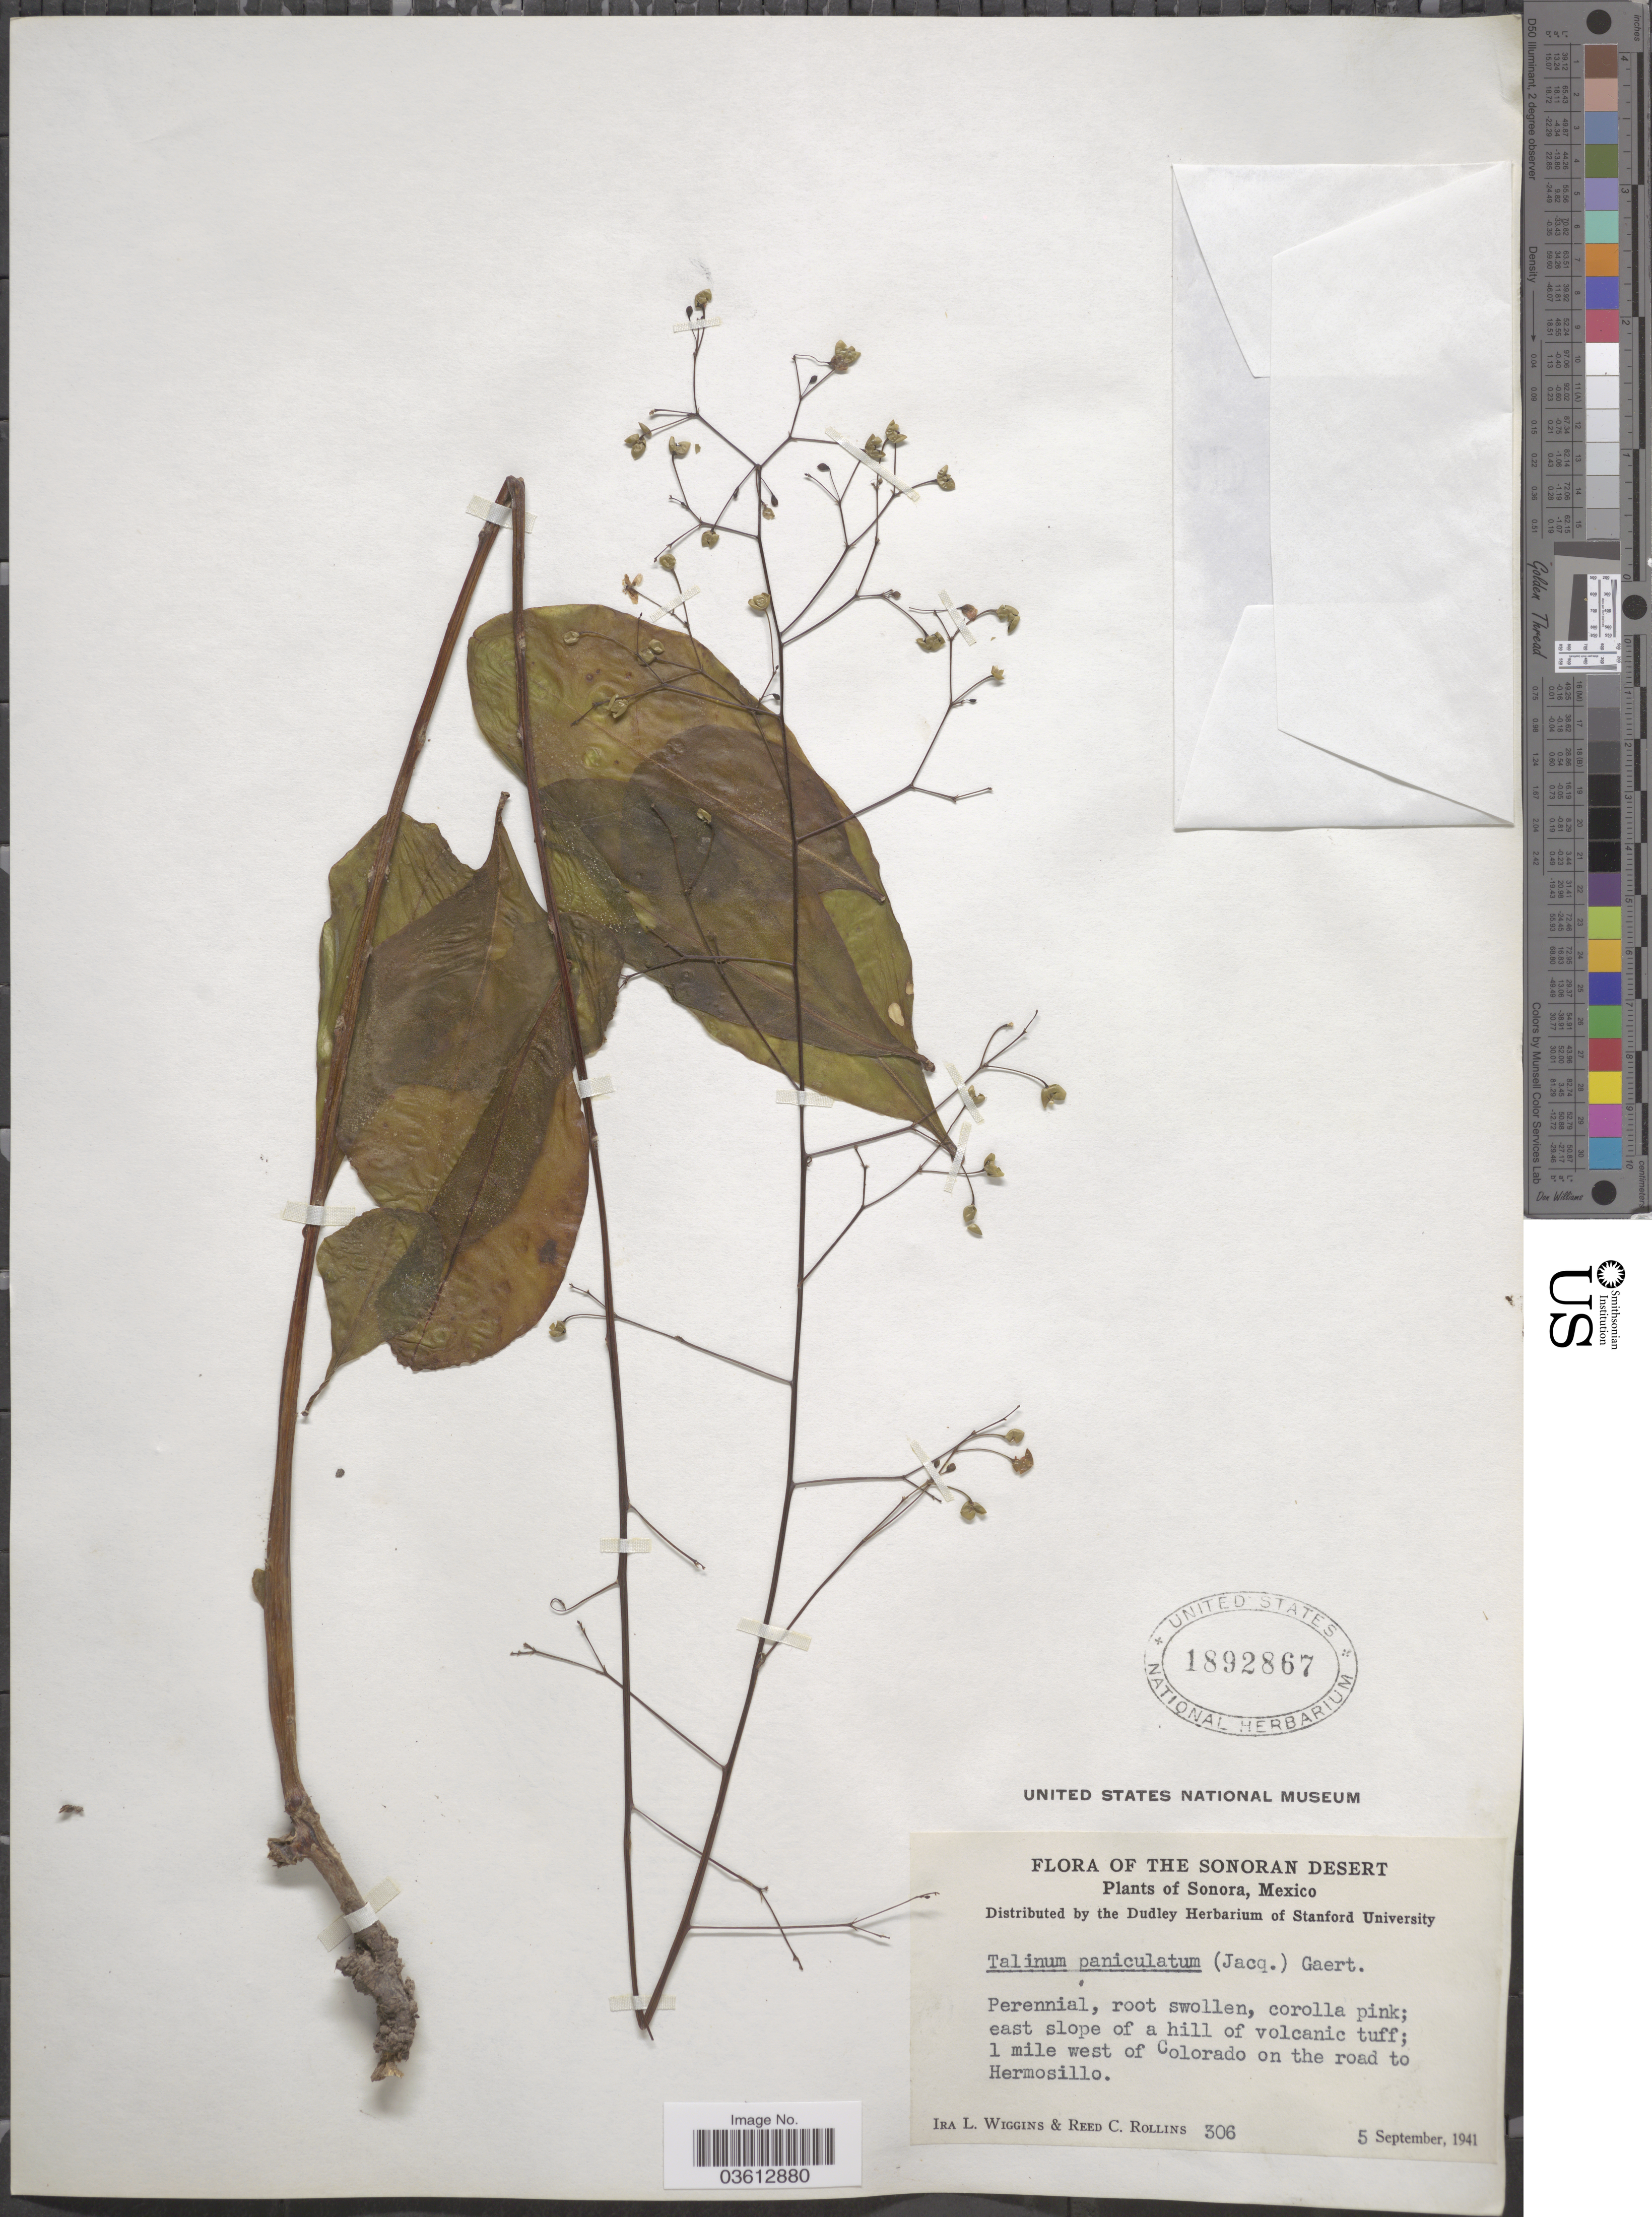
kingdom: Plantae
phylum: Tracheophyta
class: Magnoliopsida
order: Caryophyllales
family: Talinaceae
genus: Talinum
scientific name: Talinum paniculatum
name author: (Jacq.) Gaertn.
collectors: I. L. Wiggins & R. C. Rollins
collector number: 306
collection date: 1941-09-05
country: Mexico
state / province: Sonora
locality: The Sonoran Desert. 1 mile west of Colorado on the road to Hermosillo.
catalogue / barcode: US 1892867